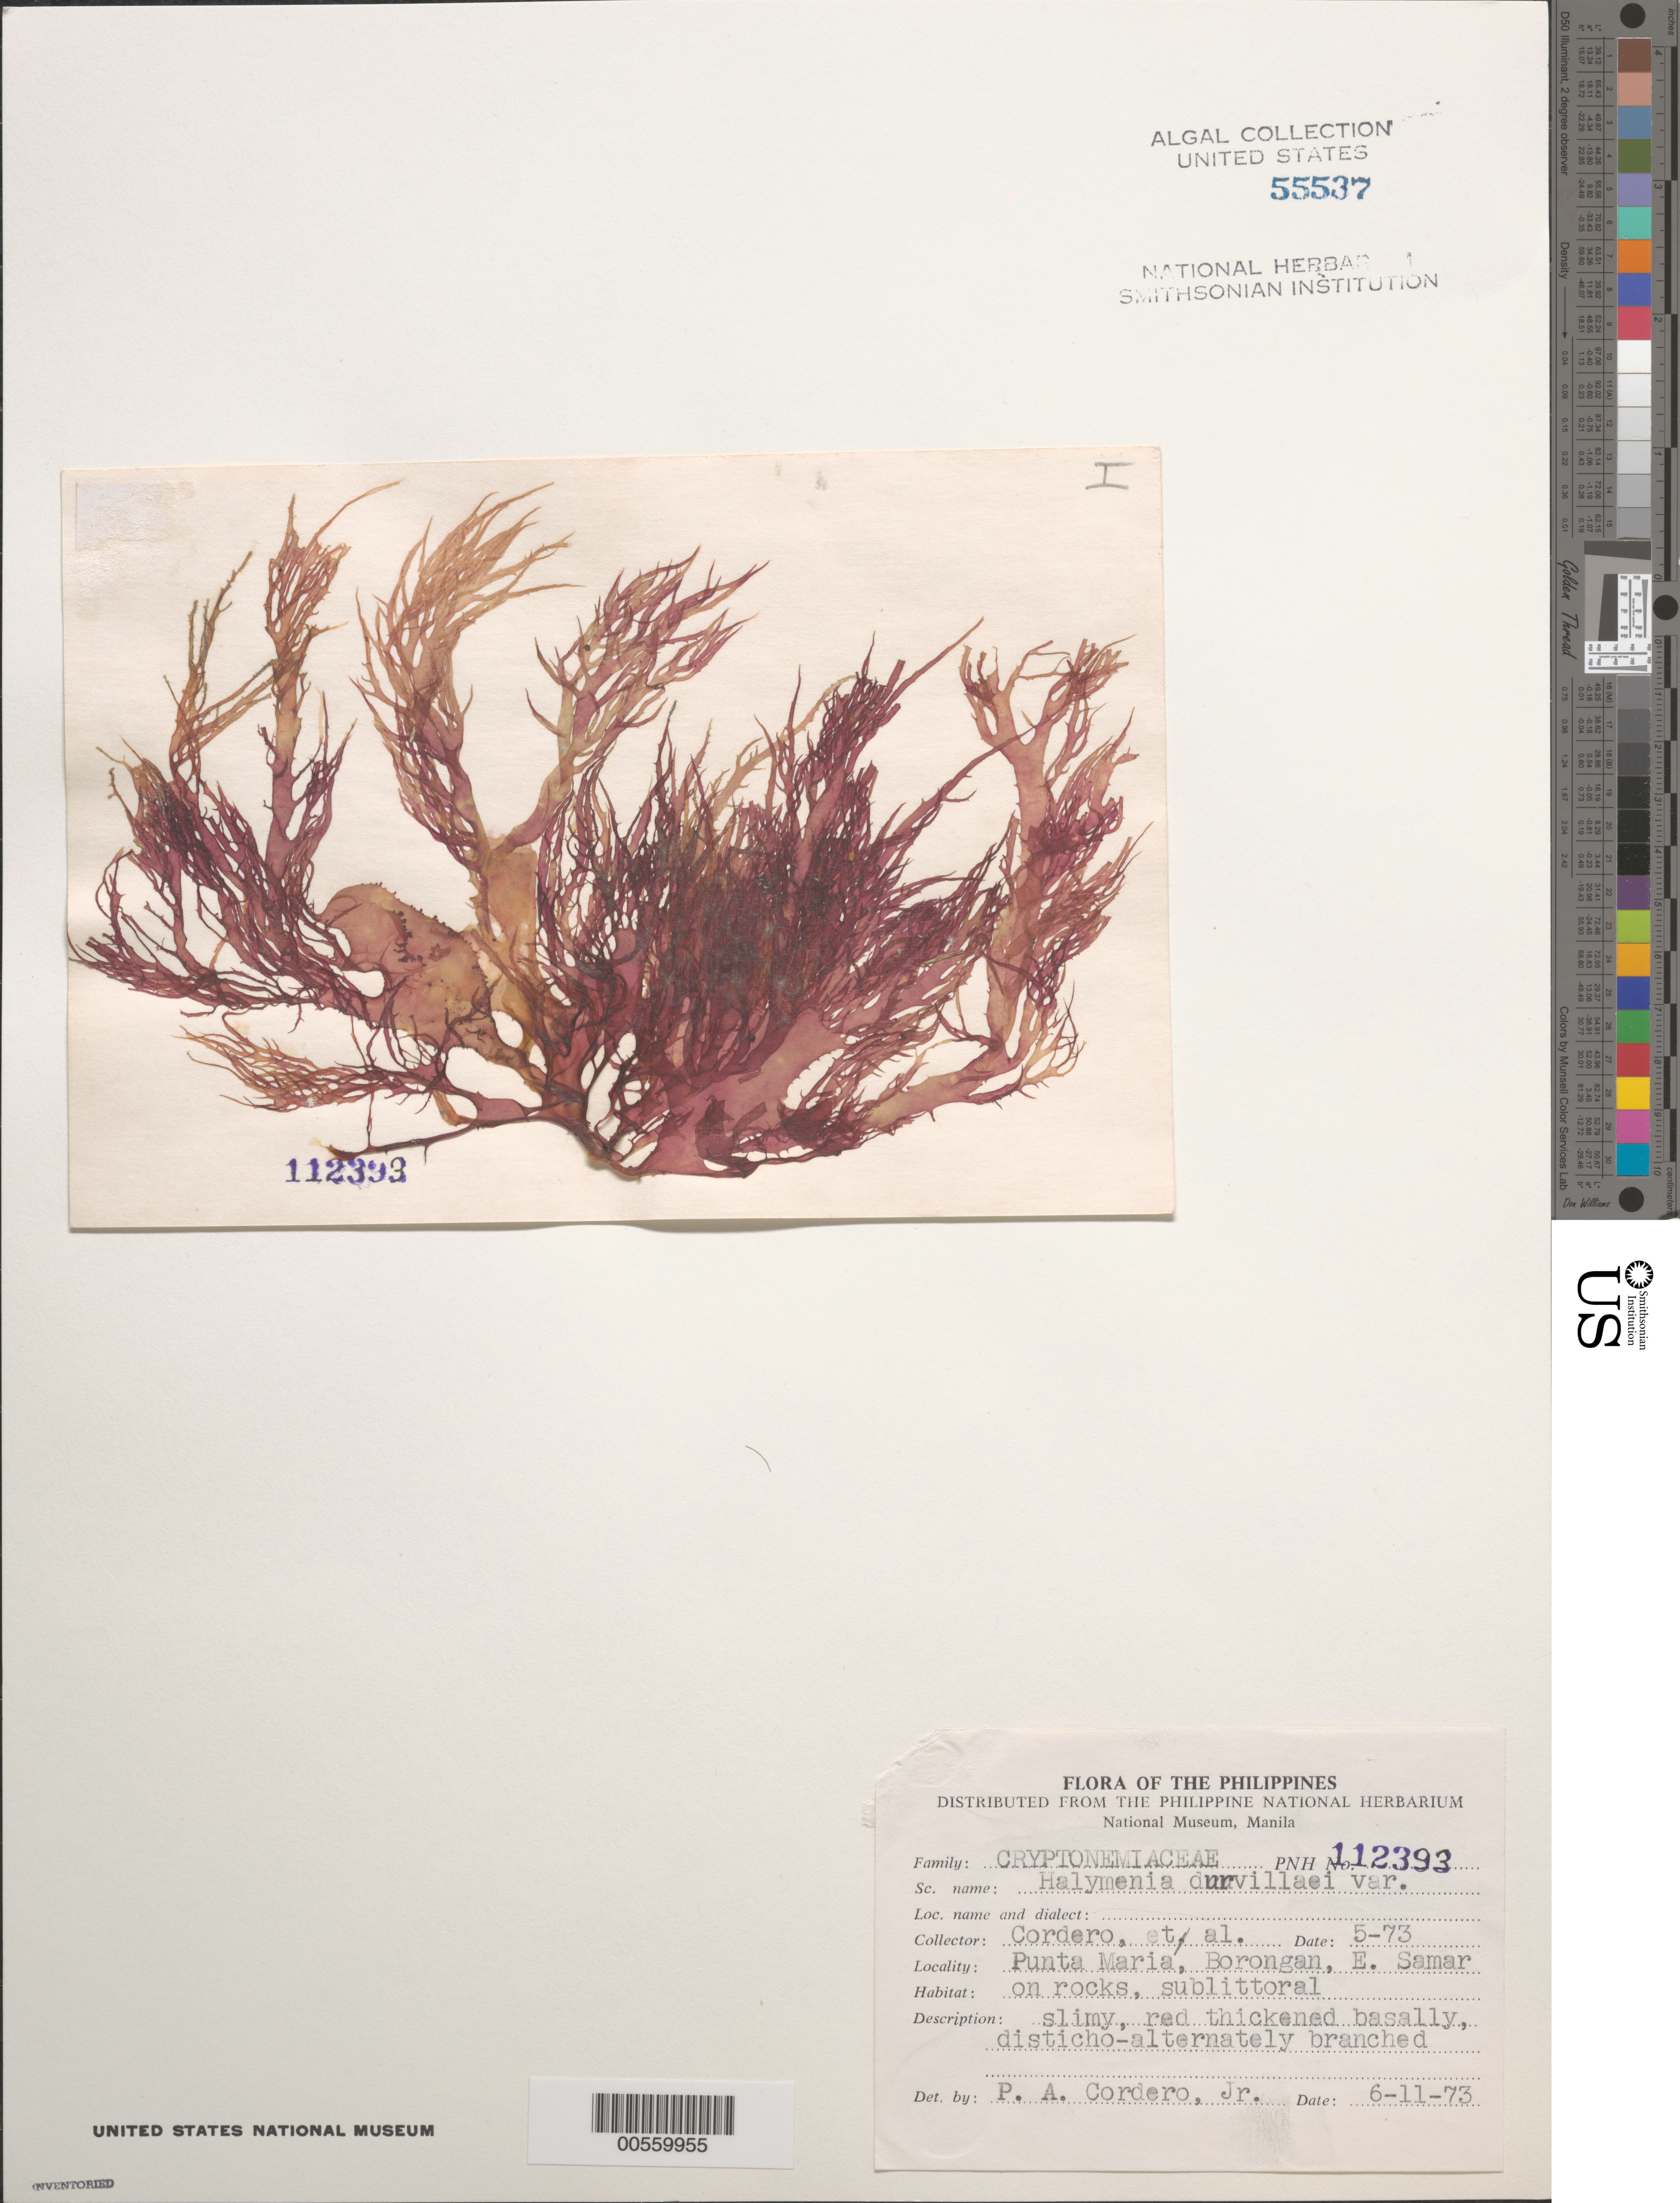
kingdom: Plantae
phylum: Rhodophyta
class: Florideophyceae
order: Halymeniales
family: Halymeniaceae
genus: Halymenia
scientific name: Halymenia durvillaei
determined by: Cordero, P. A., Jr.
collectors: P. A. Cordero et al.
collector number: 112393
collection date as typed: May 1973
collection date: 1973-05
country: Philippines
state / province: Eastern Visayas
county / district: Eastern Samar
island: Samar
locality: Punta Maria, Borongan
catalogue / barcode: US 55537